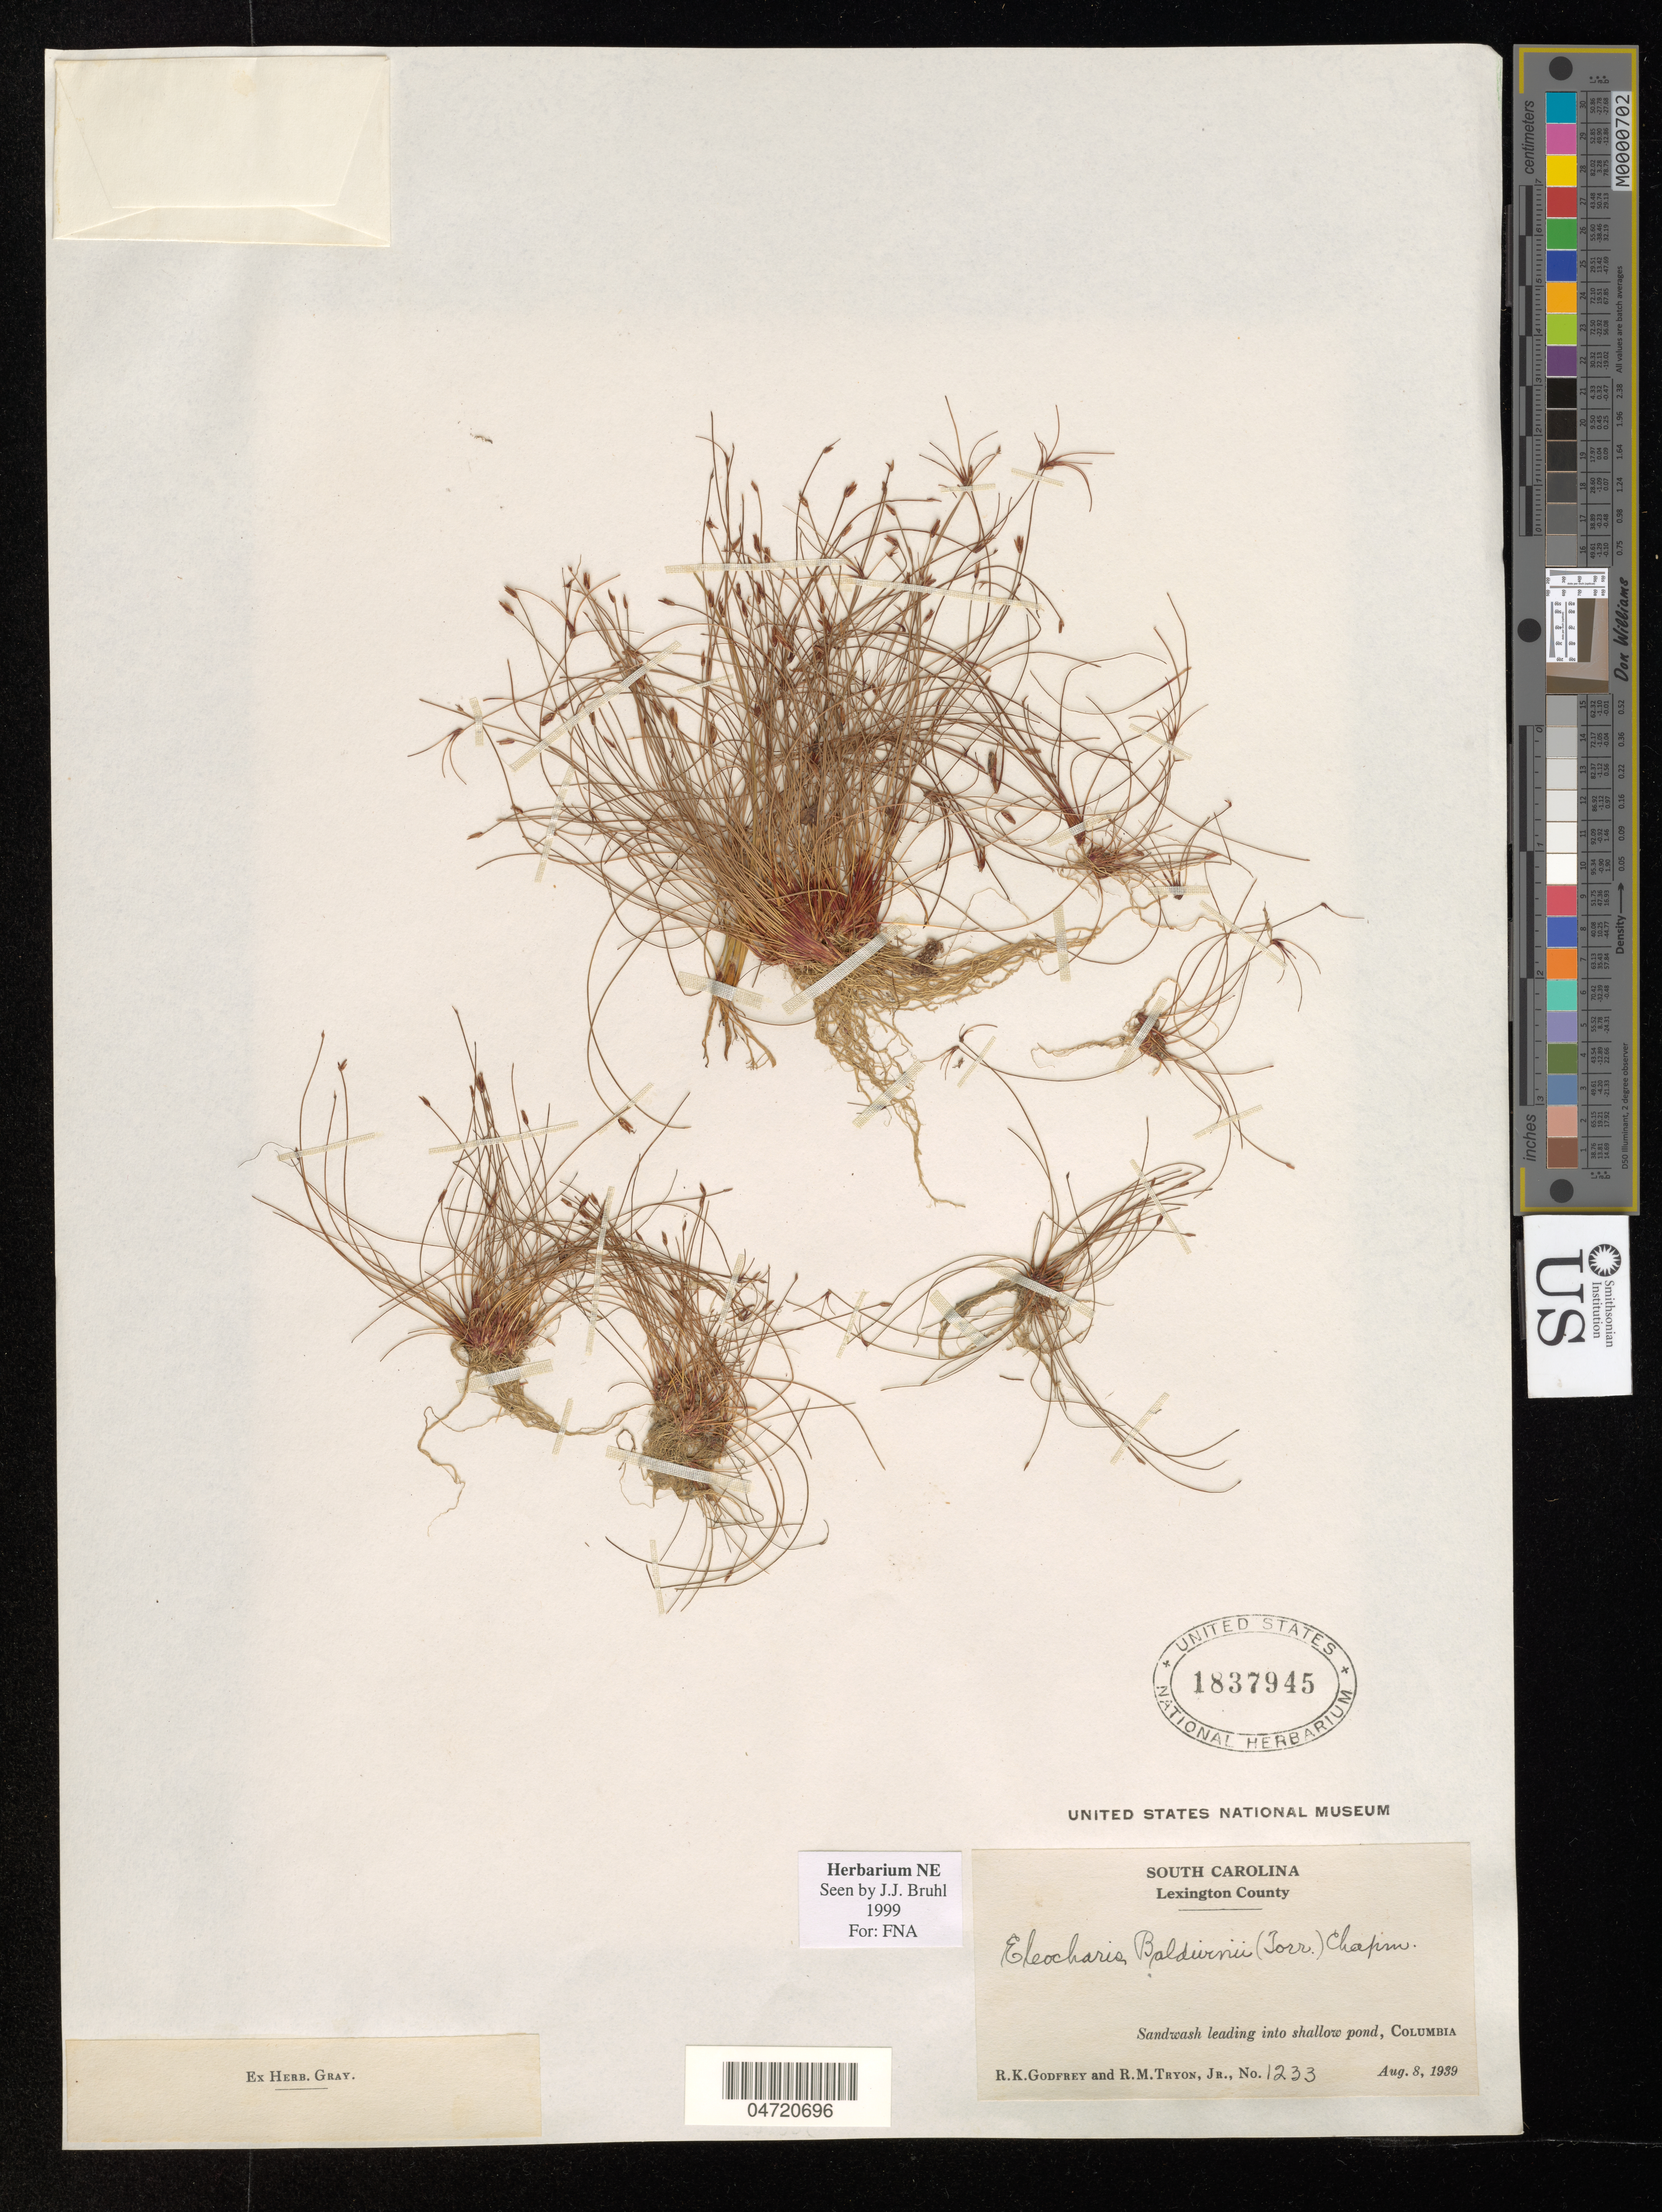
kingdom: Plantae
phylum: Tracheophyta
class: Liliopsida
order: Poales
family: Cyperaceae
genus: Eleocharis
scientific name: Eleocharis baldwinii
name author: (Torr.) Chapm.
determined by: Bruhl, J. J., (NE), University of New England (AUSTRALIA)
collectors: R. K. Godfrey & R. M. Tryon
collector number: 1233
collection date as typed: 08 Aug 1939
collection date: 1939-08-08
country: United States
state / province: South Carolina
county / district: Lexington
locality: Columbia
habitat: Sandwash leading into shallow pond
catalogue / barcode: US 1837945